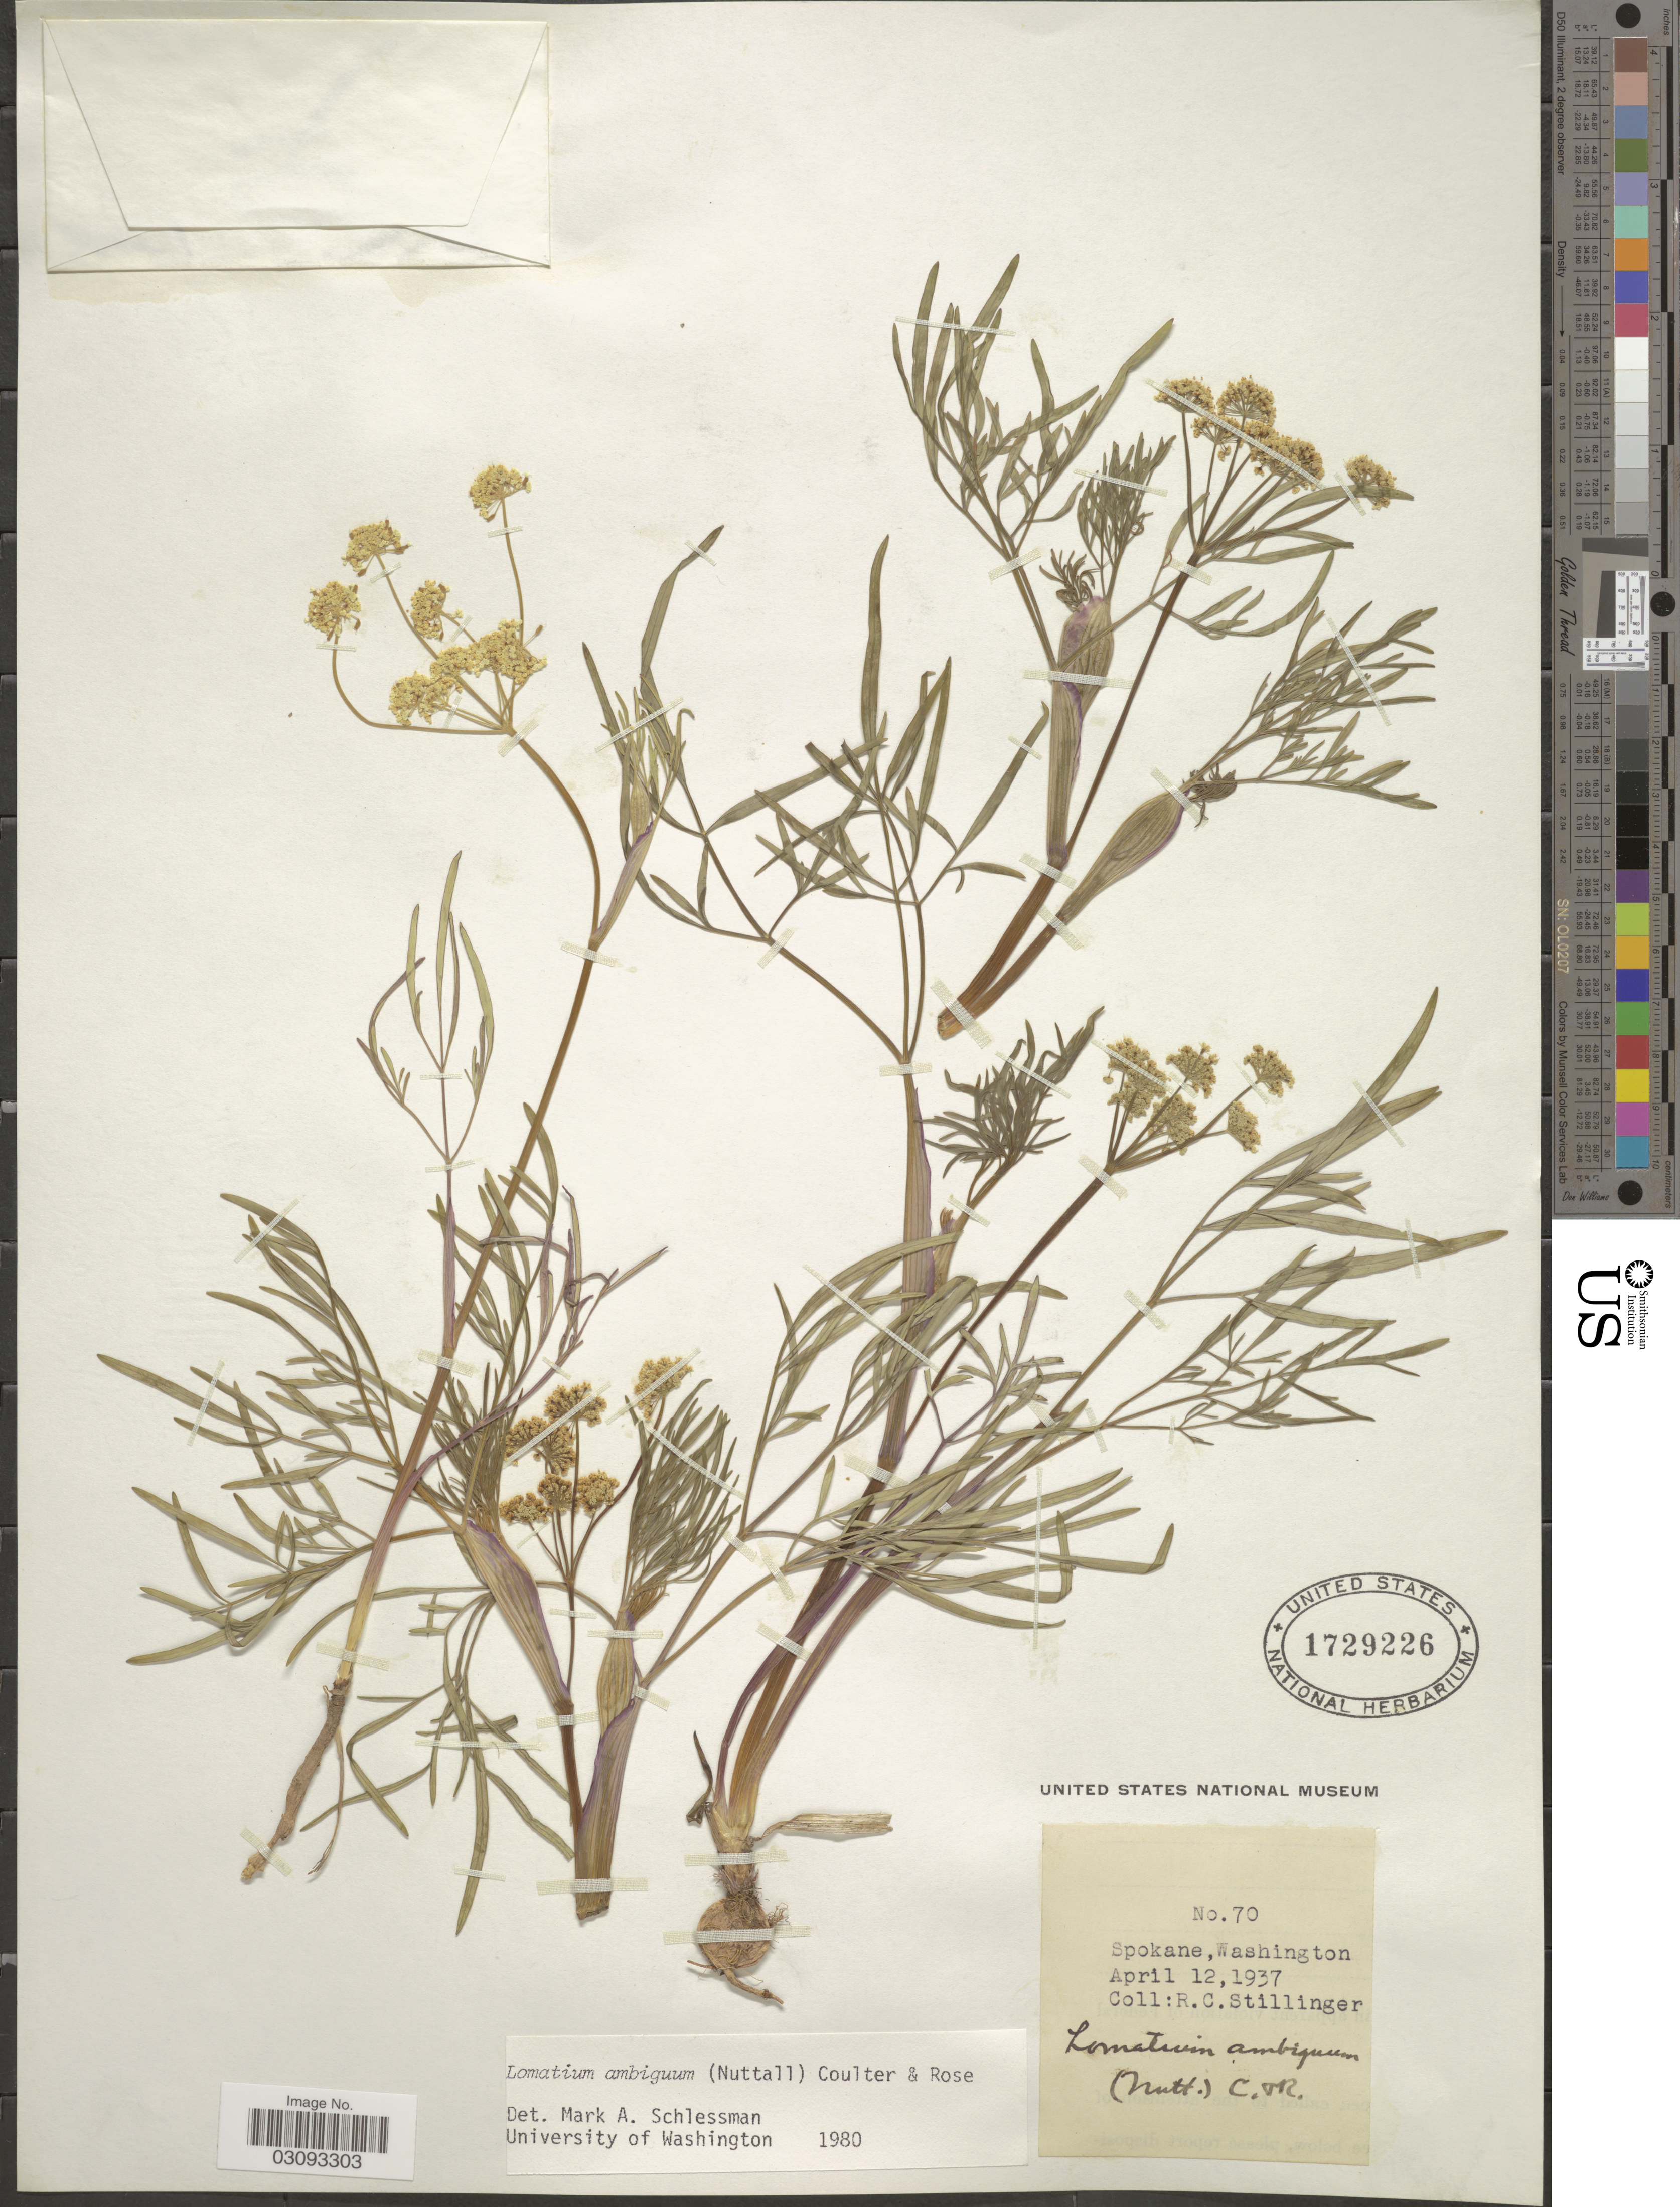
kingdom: Plantae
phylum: Tracheophyta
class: Magnoliopsida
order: Apiales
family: Apiaceae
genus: Lomatium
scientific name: Lomatium ambiguum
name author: (Nutt.) Coult. & Rose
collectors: R. Stillinger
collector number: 70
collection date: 1937-04-12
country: United States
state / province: Washington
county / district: Spokane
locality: Spokane.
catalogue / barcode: US 1729226